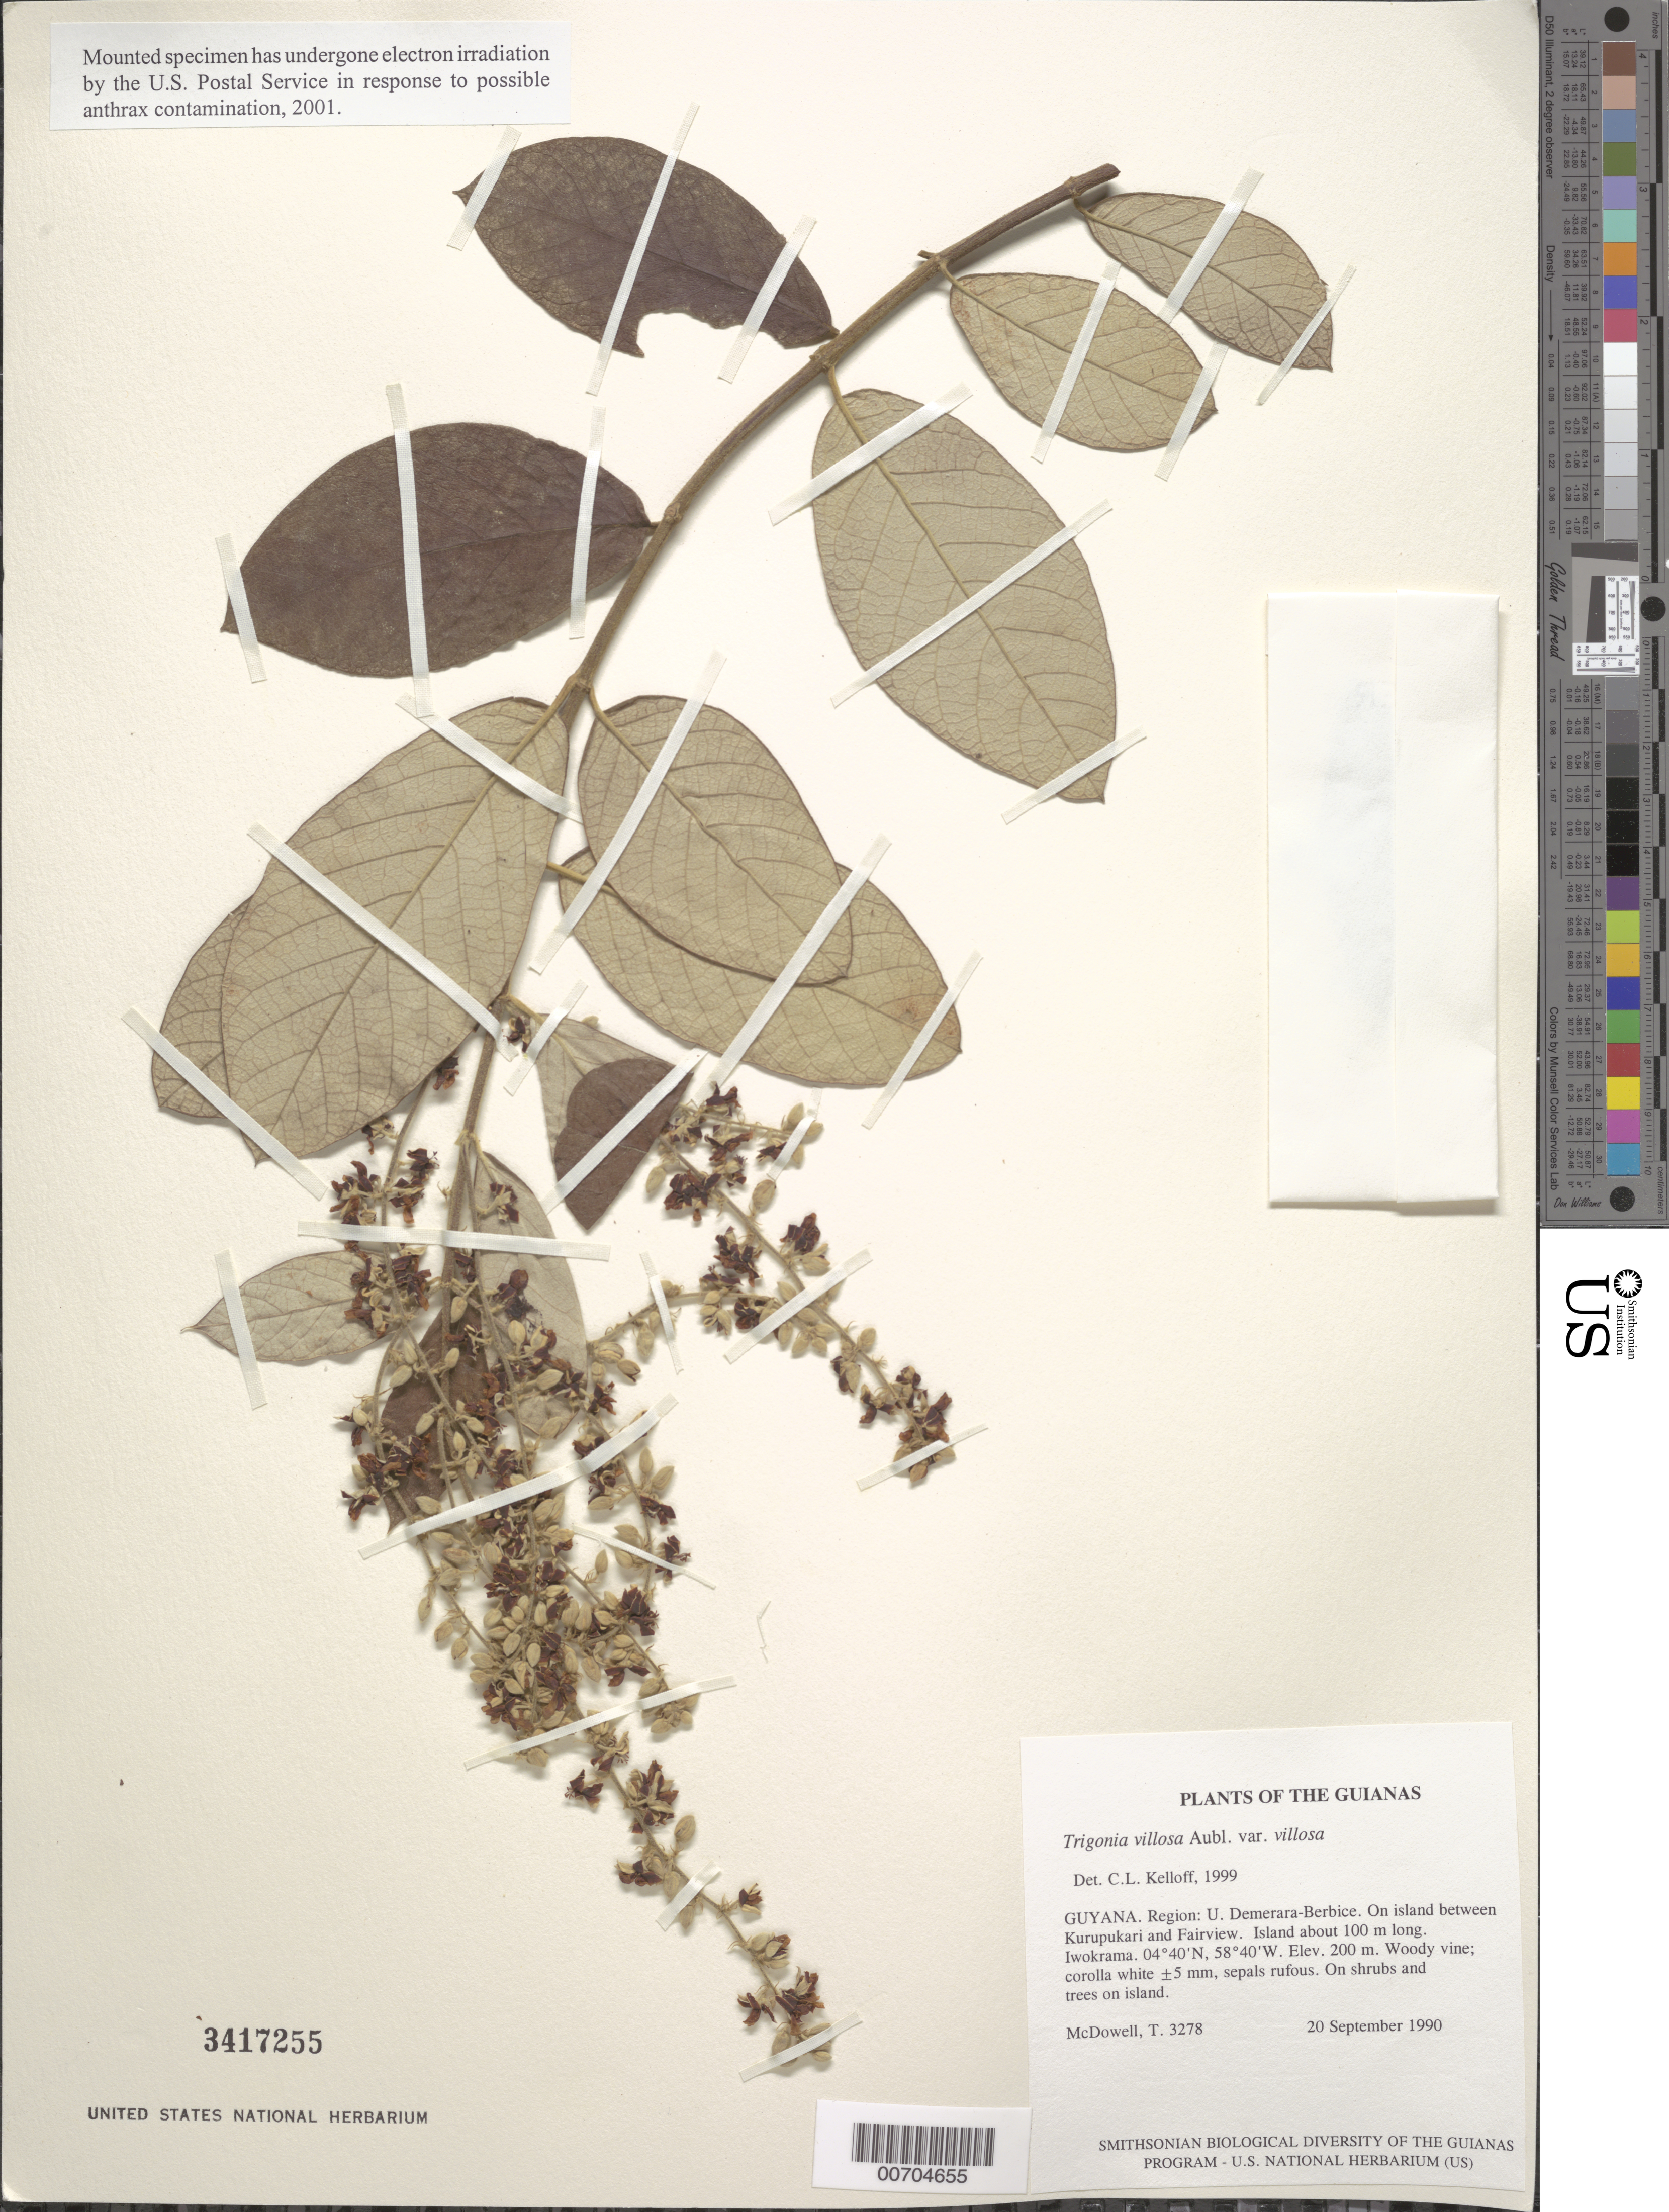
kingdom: Plantae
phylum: Tracheophyta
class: Magnoliopsida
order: Malpighiales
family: Trigoniaceae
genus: Trigonia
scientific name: Trigonia villosa var. villosa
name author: Aubl.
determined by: Kelloff, Carol L., (US), Smithsonian Institution - National Museum of Natural History (UNITED STATES)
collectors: T. McDowell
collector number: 3278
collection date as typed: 20 September 1990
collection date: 1990-09-20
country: Guyana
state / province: U. Demerara-Berbice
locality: On island between Kurupukari and Fairview. Island about 100 m long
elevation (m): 60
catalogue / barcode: US 3417255